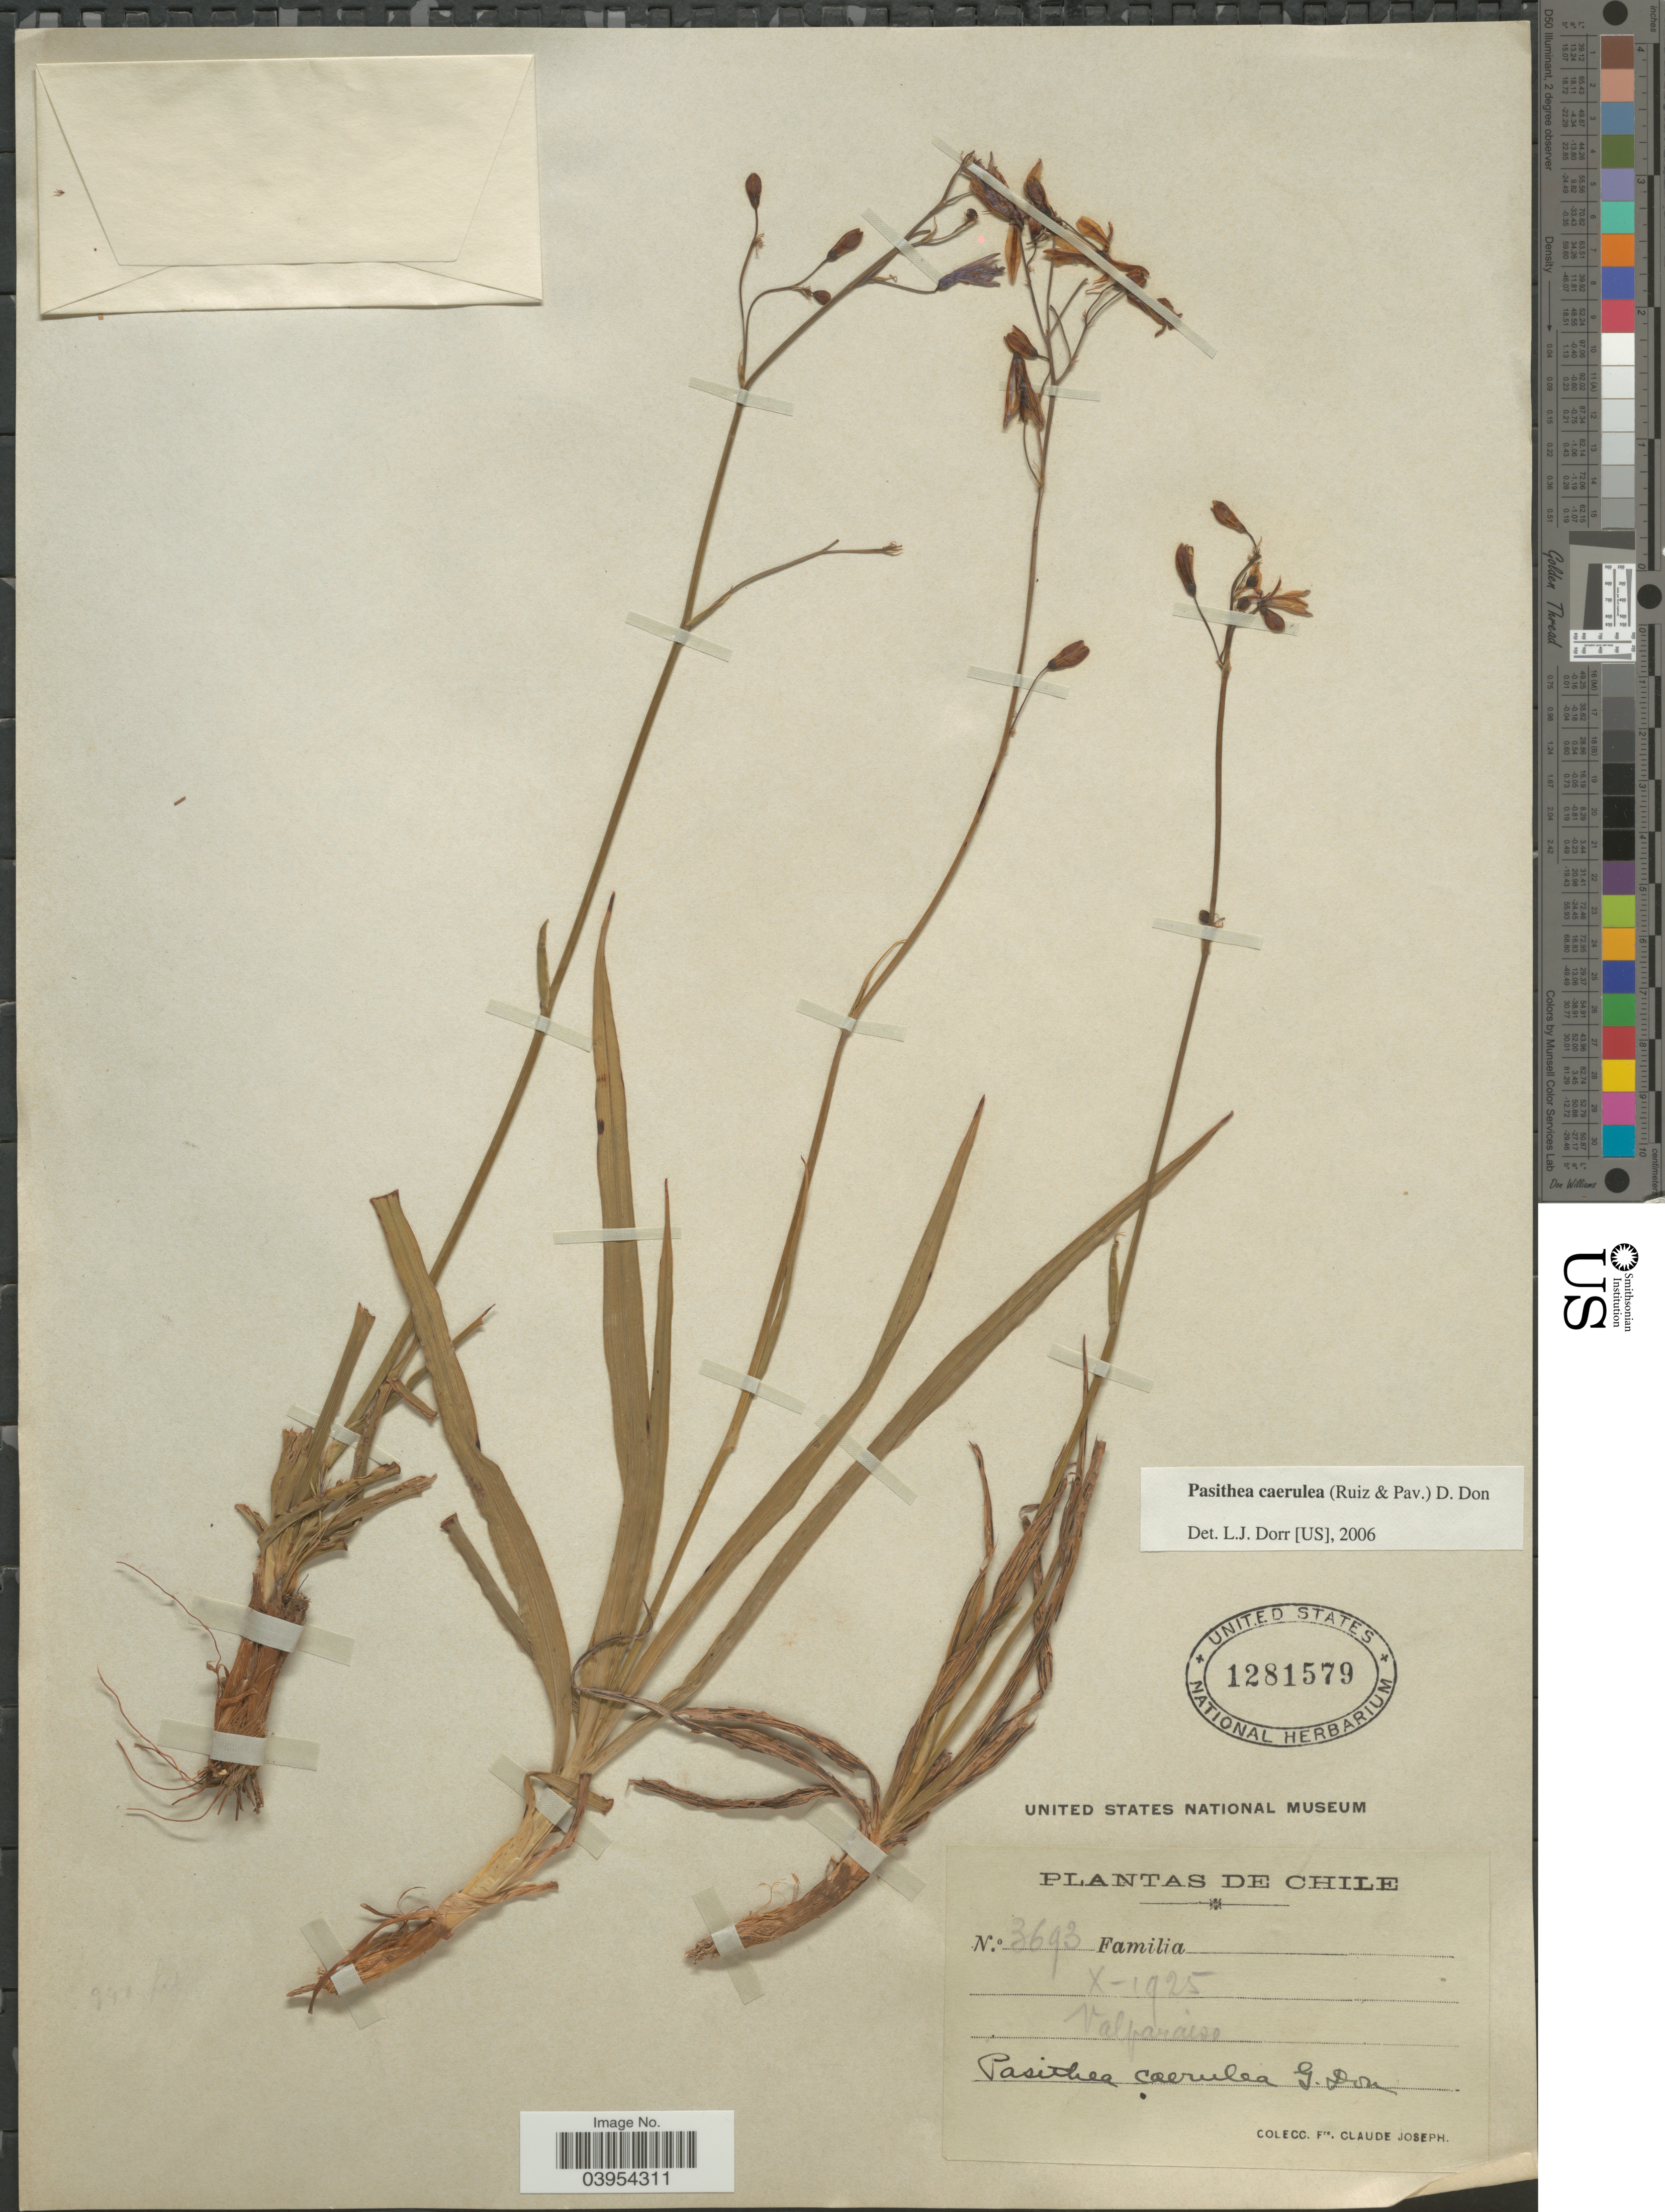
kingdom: Plantae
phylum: Tracheophyta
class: Liliopsida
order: Asparagales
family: Asphodelaceae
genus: Pasithea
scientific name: Pasithea caerulea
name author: (Ruiz & Pav.) D. Don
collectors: Bro. Claude-Joseph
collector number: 3693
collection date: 1925-10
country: Chile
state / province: Valparaíso (V)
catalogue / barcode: US 1281579